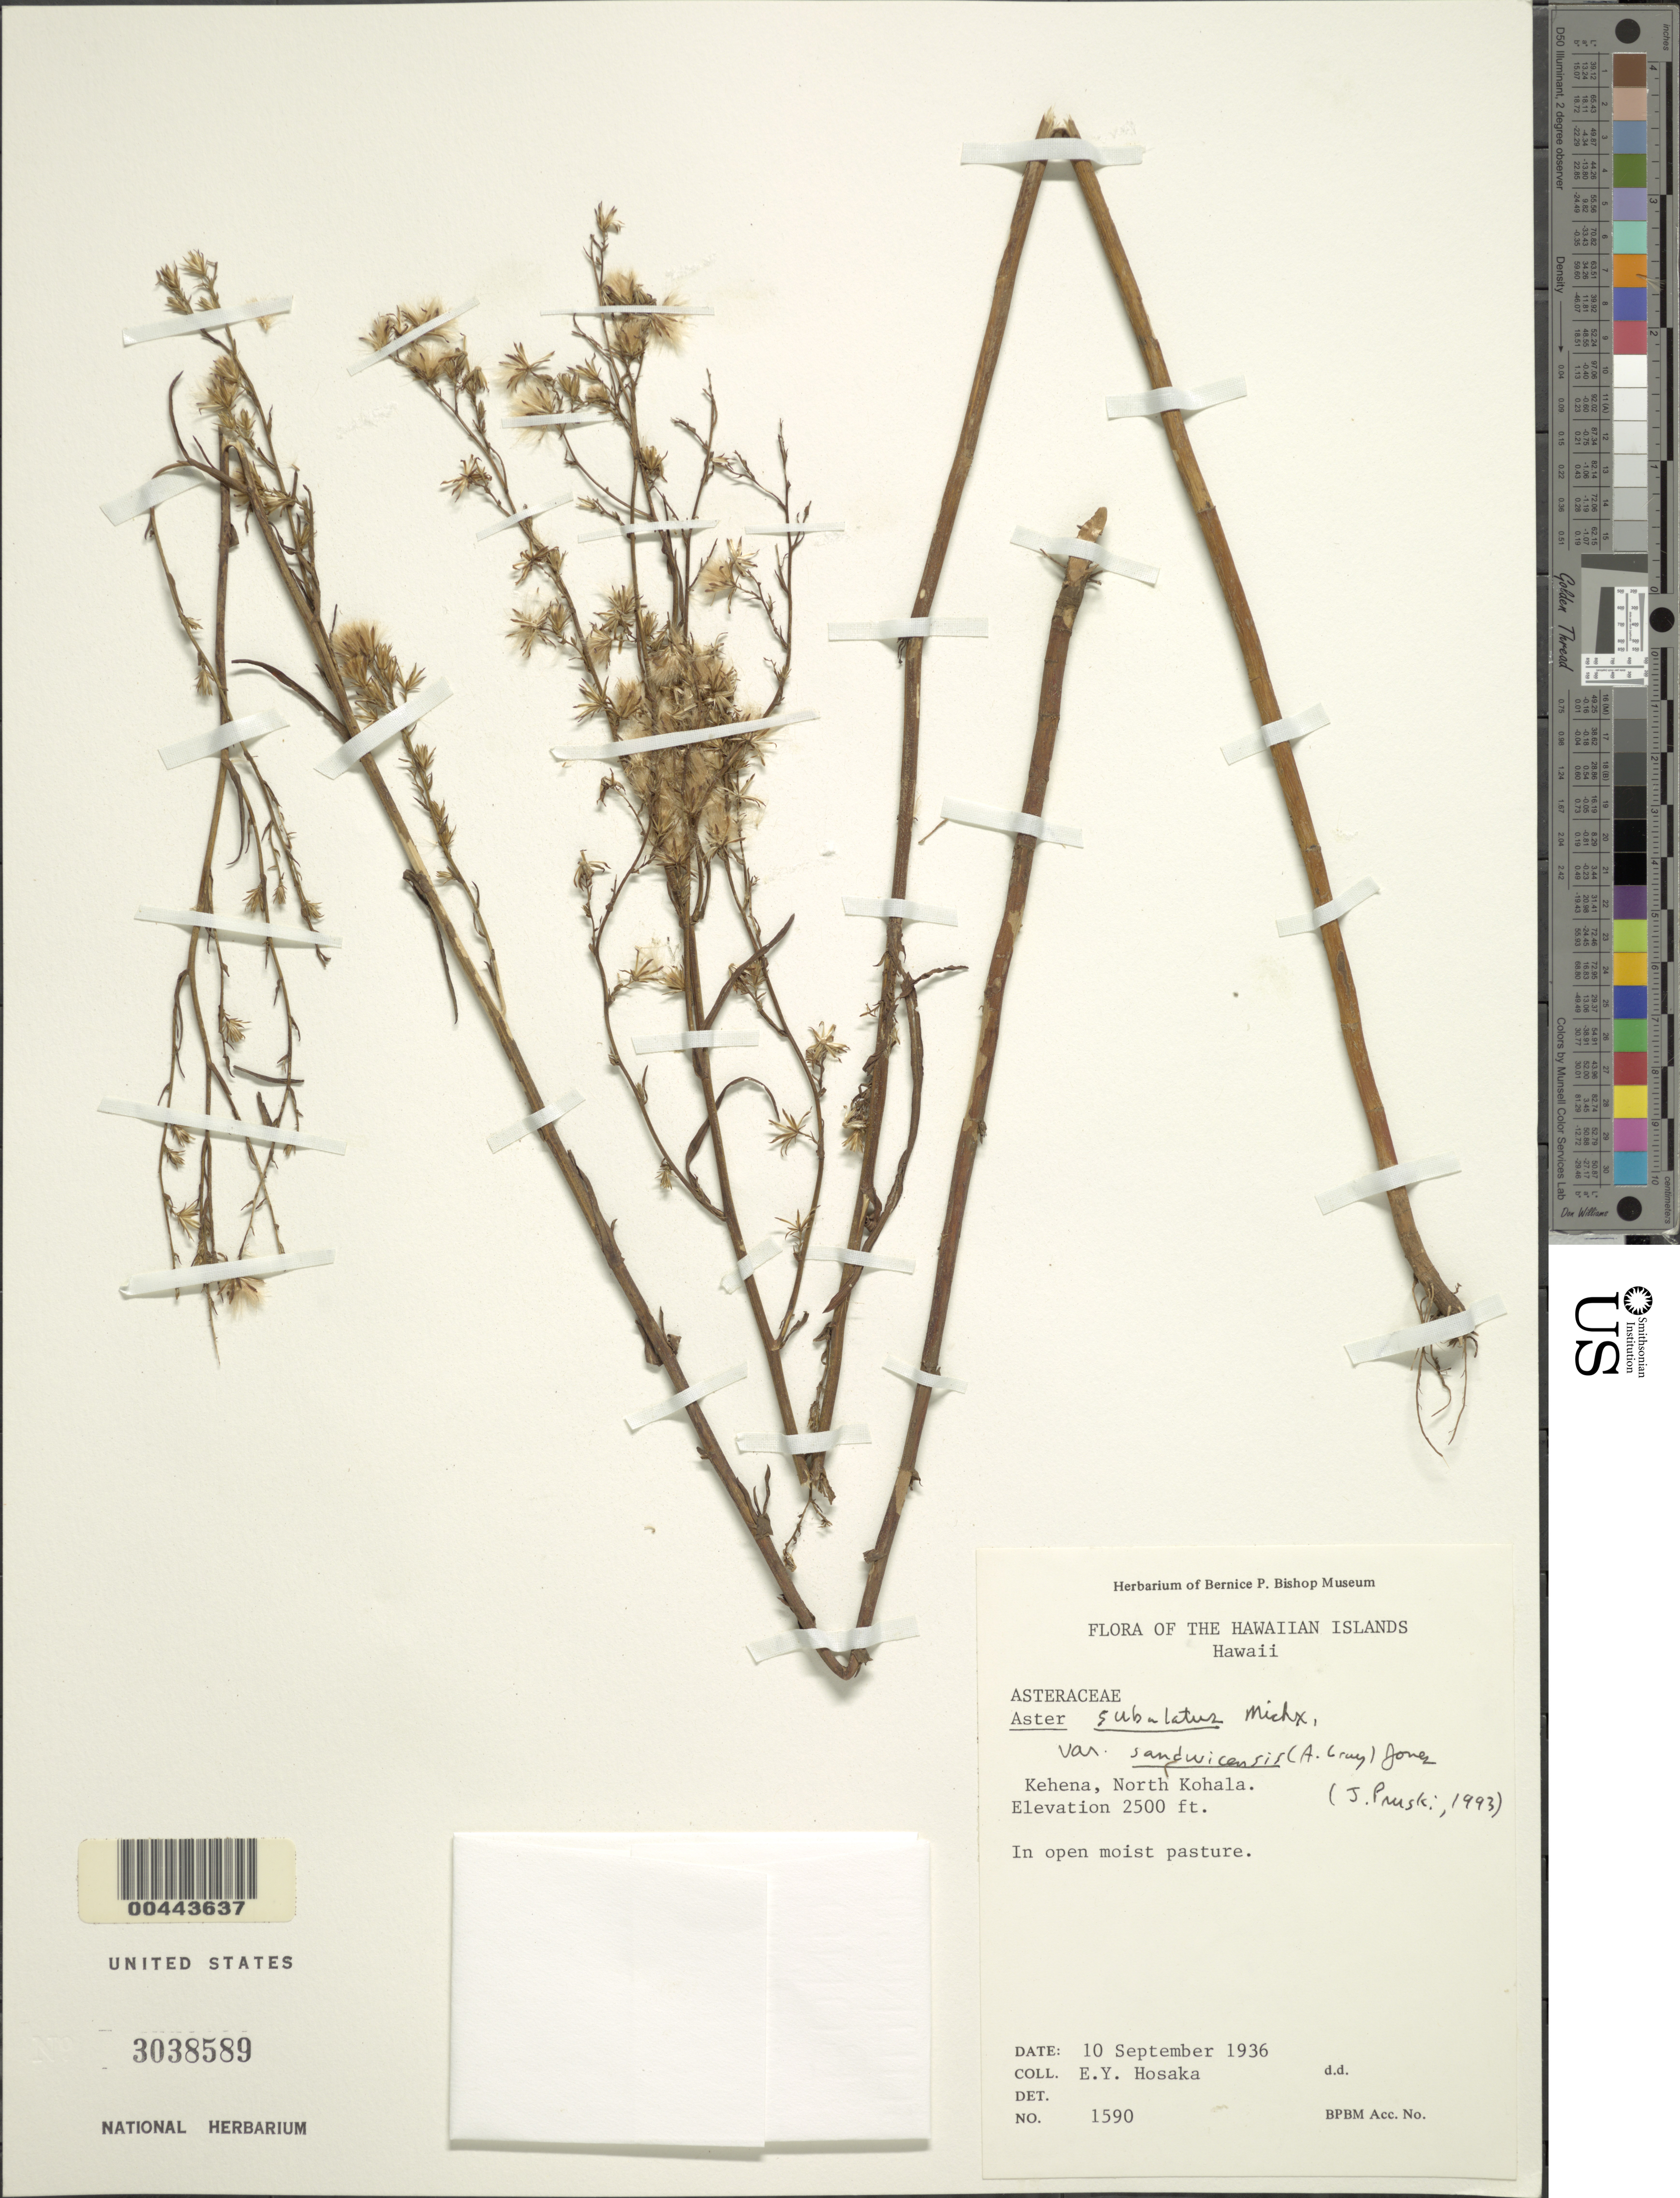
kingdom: Plantae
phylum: Tracheophyta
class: Magnoliopsida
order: Asterales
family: Asteraceae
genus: Symphyotrichum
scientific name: Symphyotrichum expansum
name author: (Poepp. ex Spreng.) G.L. Nesom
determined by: Wagner, W. L., (BOT), Smithsonian Institution - National Museum of Natural History (UNITED STATES)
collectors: E. Y. Hosaka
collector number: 1590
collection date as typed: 10 Sep 1936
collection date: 1936-09-10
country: United States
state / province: Hawaii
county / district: Hawaii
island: Hawaii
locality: Kehena, N Kohala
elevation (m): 762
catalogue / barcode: US 3038589